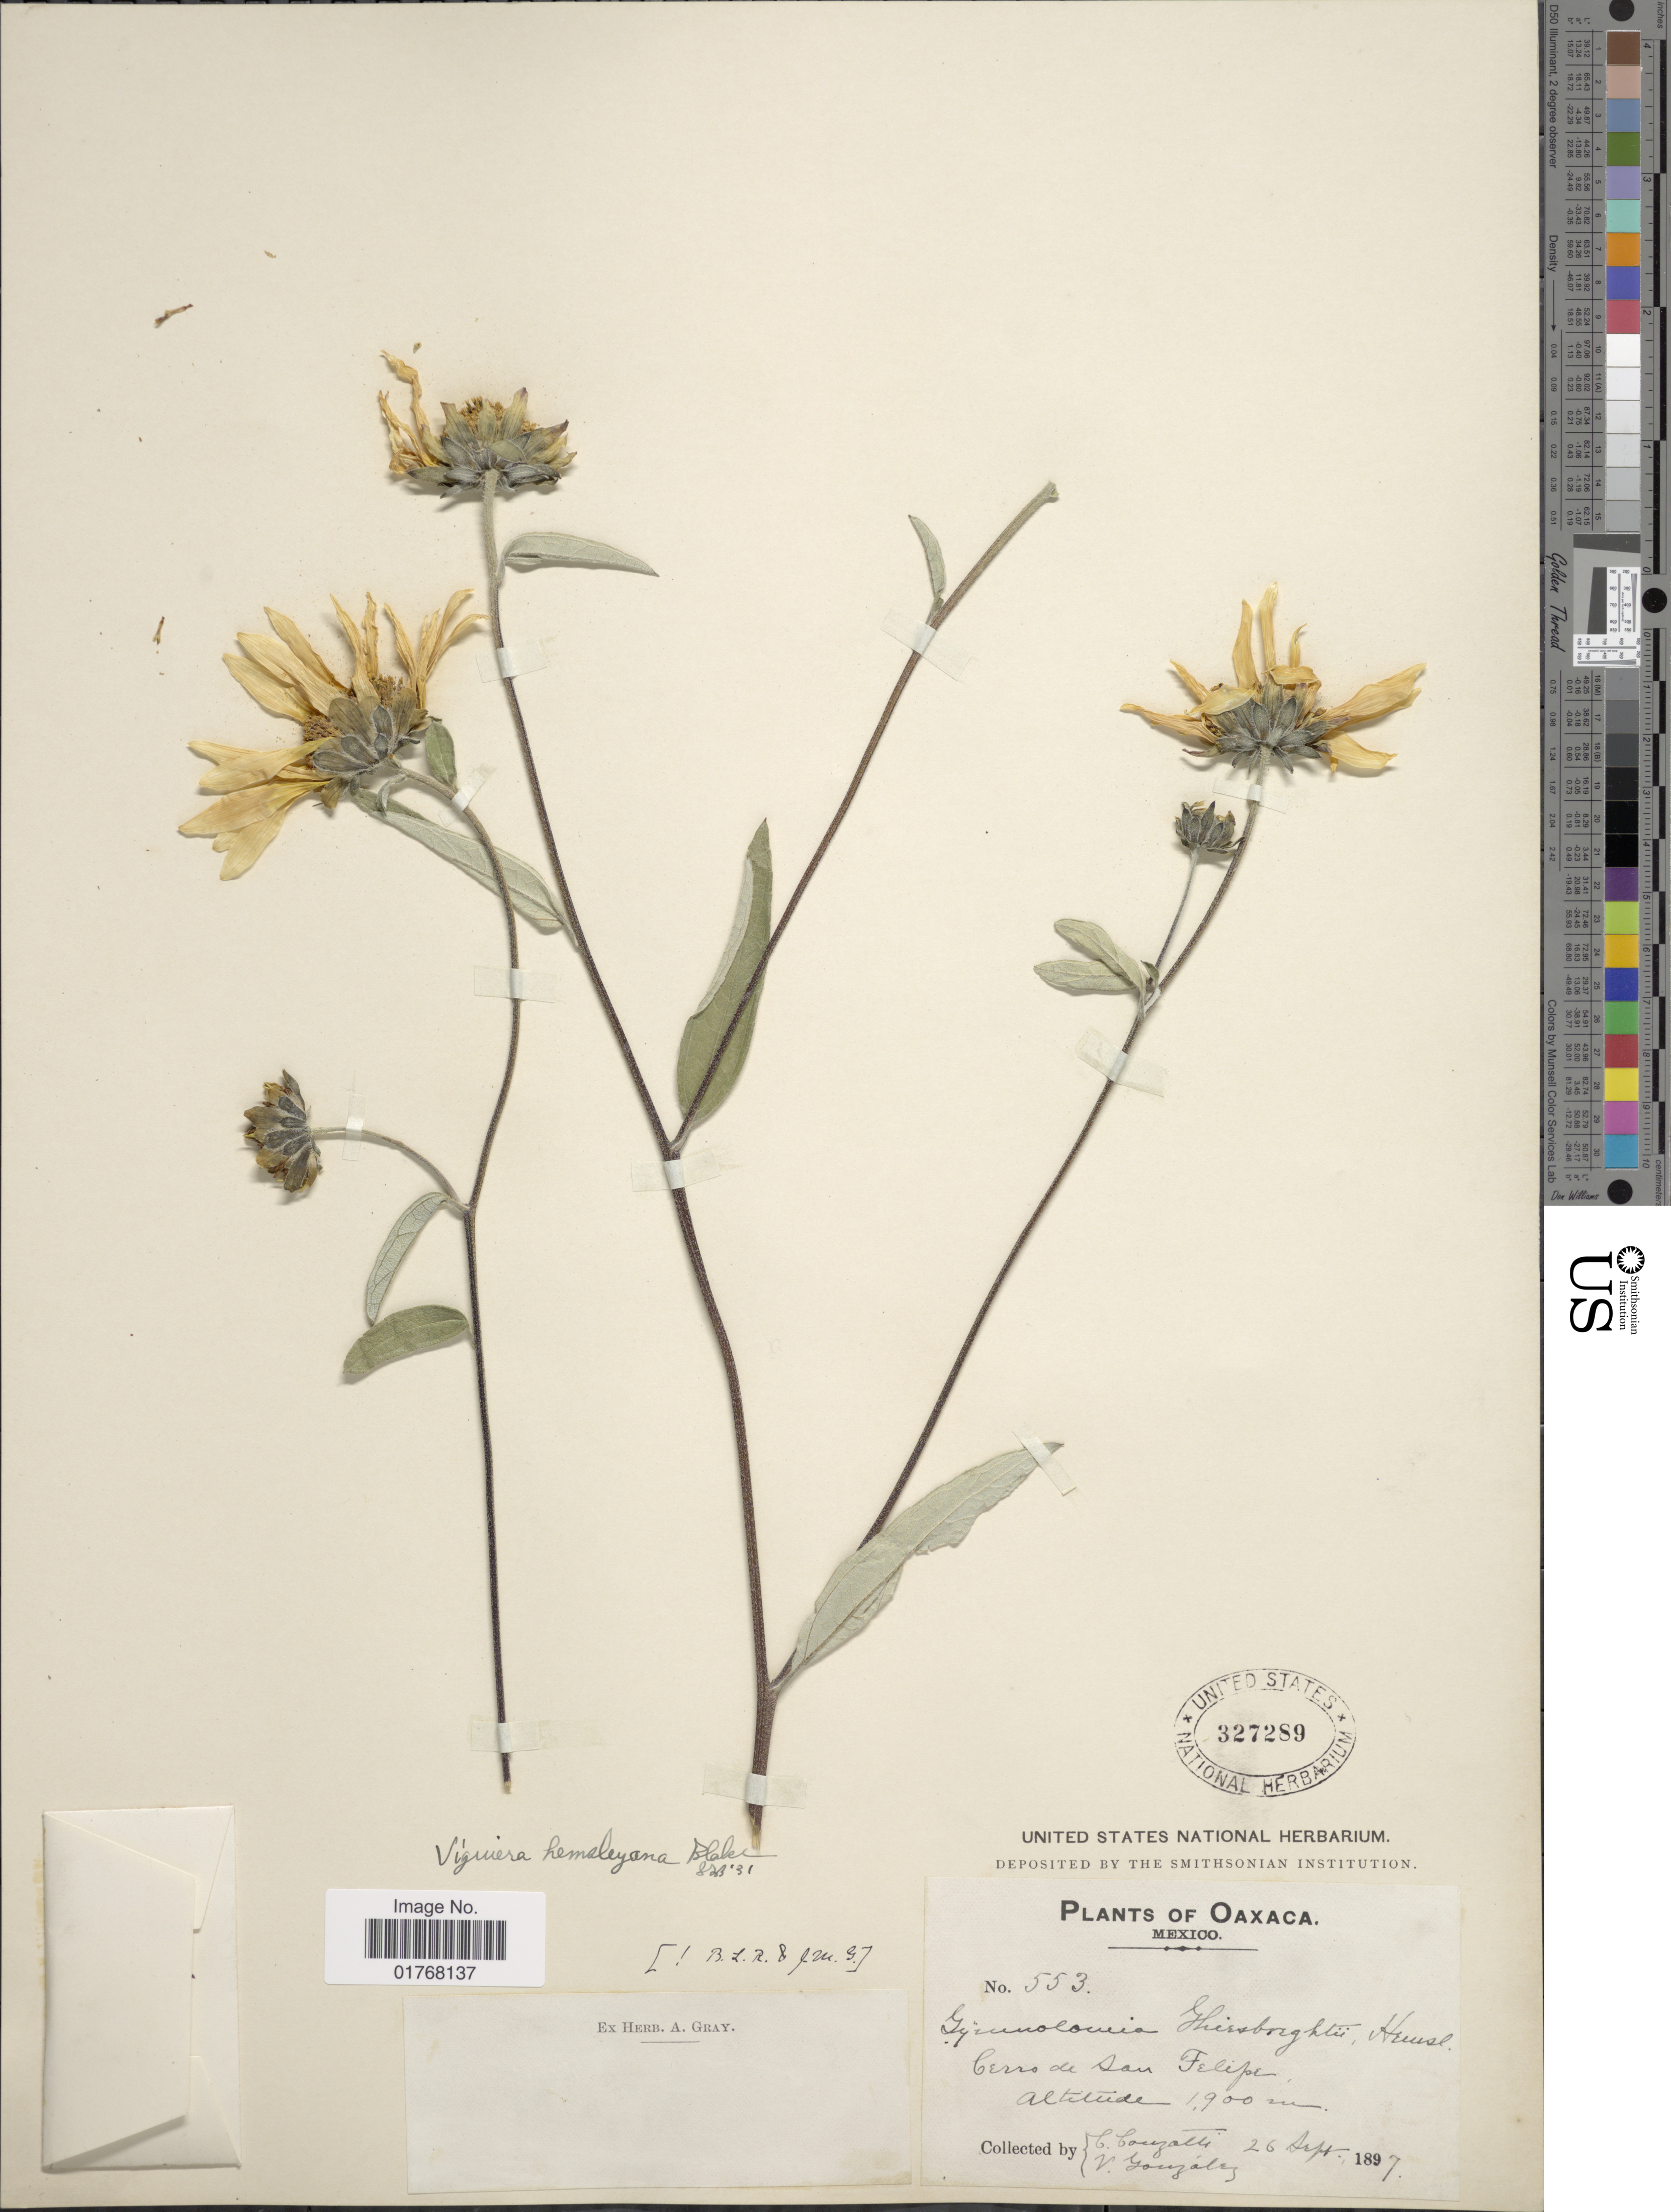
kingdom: Plantae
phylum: Tracheophyta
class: Magnoliopsida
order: Asterales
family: Asteraceae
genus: Viguiera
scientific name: Viguiera hemsleyana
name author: S.F. Blake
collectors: C. Conzatti & V. González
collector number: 553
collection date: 1897-09-26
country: Mexico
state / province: Oaxaca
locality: Cerro de San Felipe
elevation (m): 1900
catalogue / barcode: US 327289